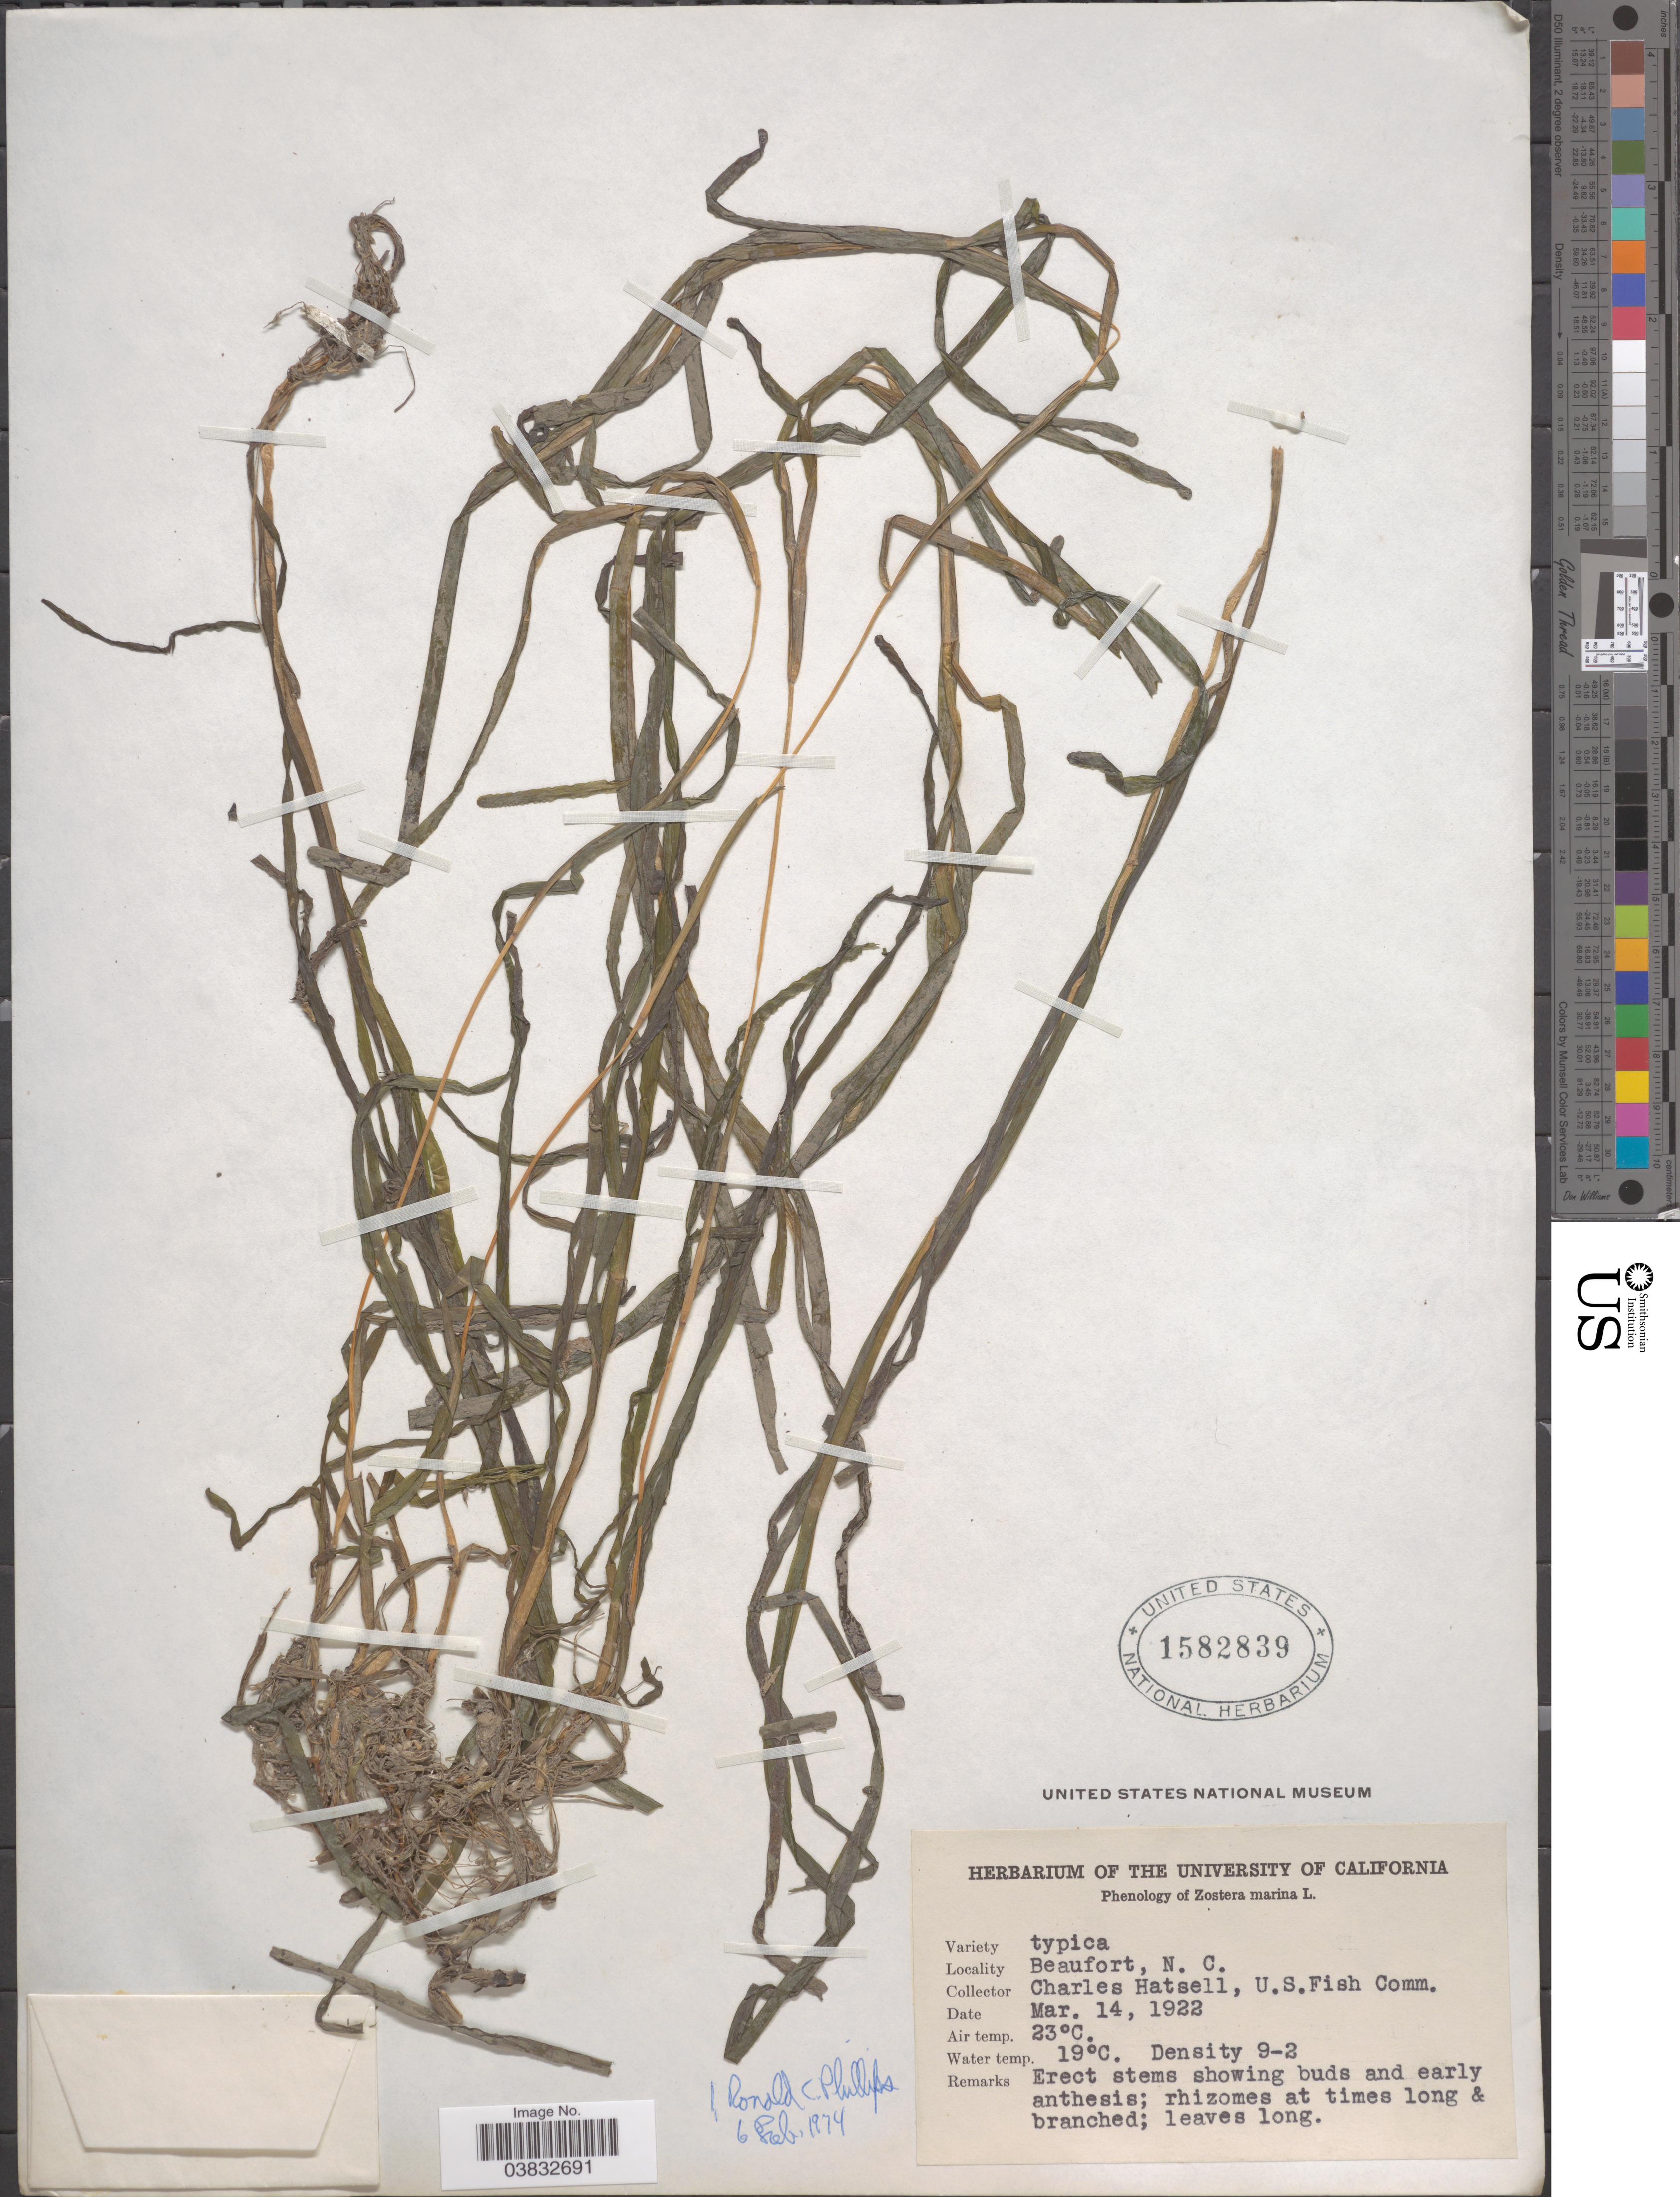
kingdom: Plantae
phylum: Tracheophyta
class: Liliopsida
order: Alismatales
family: Zosteraceae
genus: Zostera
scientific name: Zostera marina var. marina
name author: L.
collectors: C. Hatsell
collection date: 1922-03-14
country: United States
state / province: North Carolina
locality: Beaufort.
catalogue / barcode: US 1582839